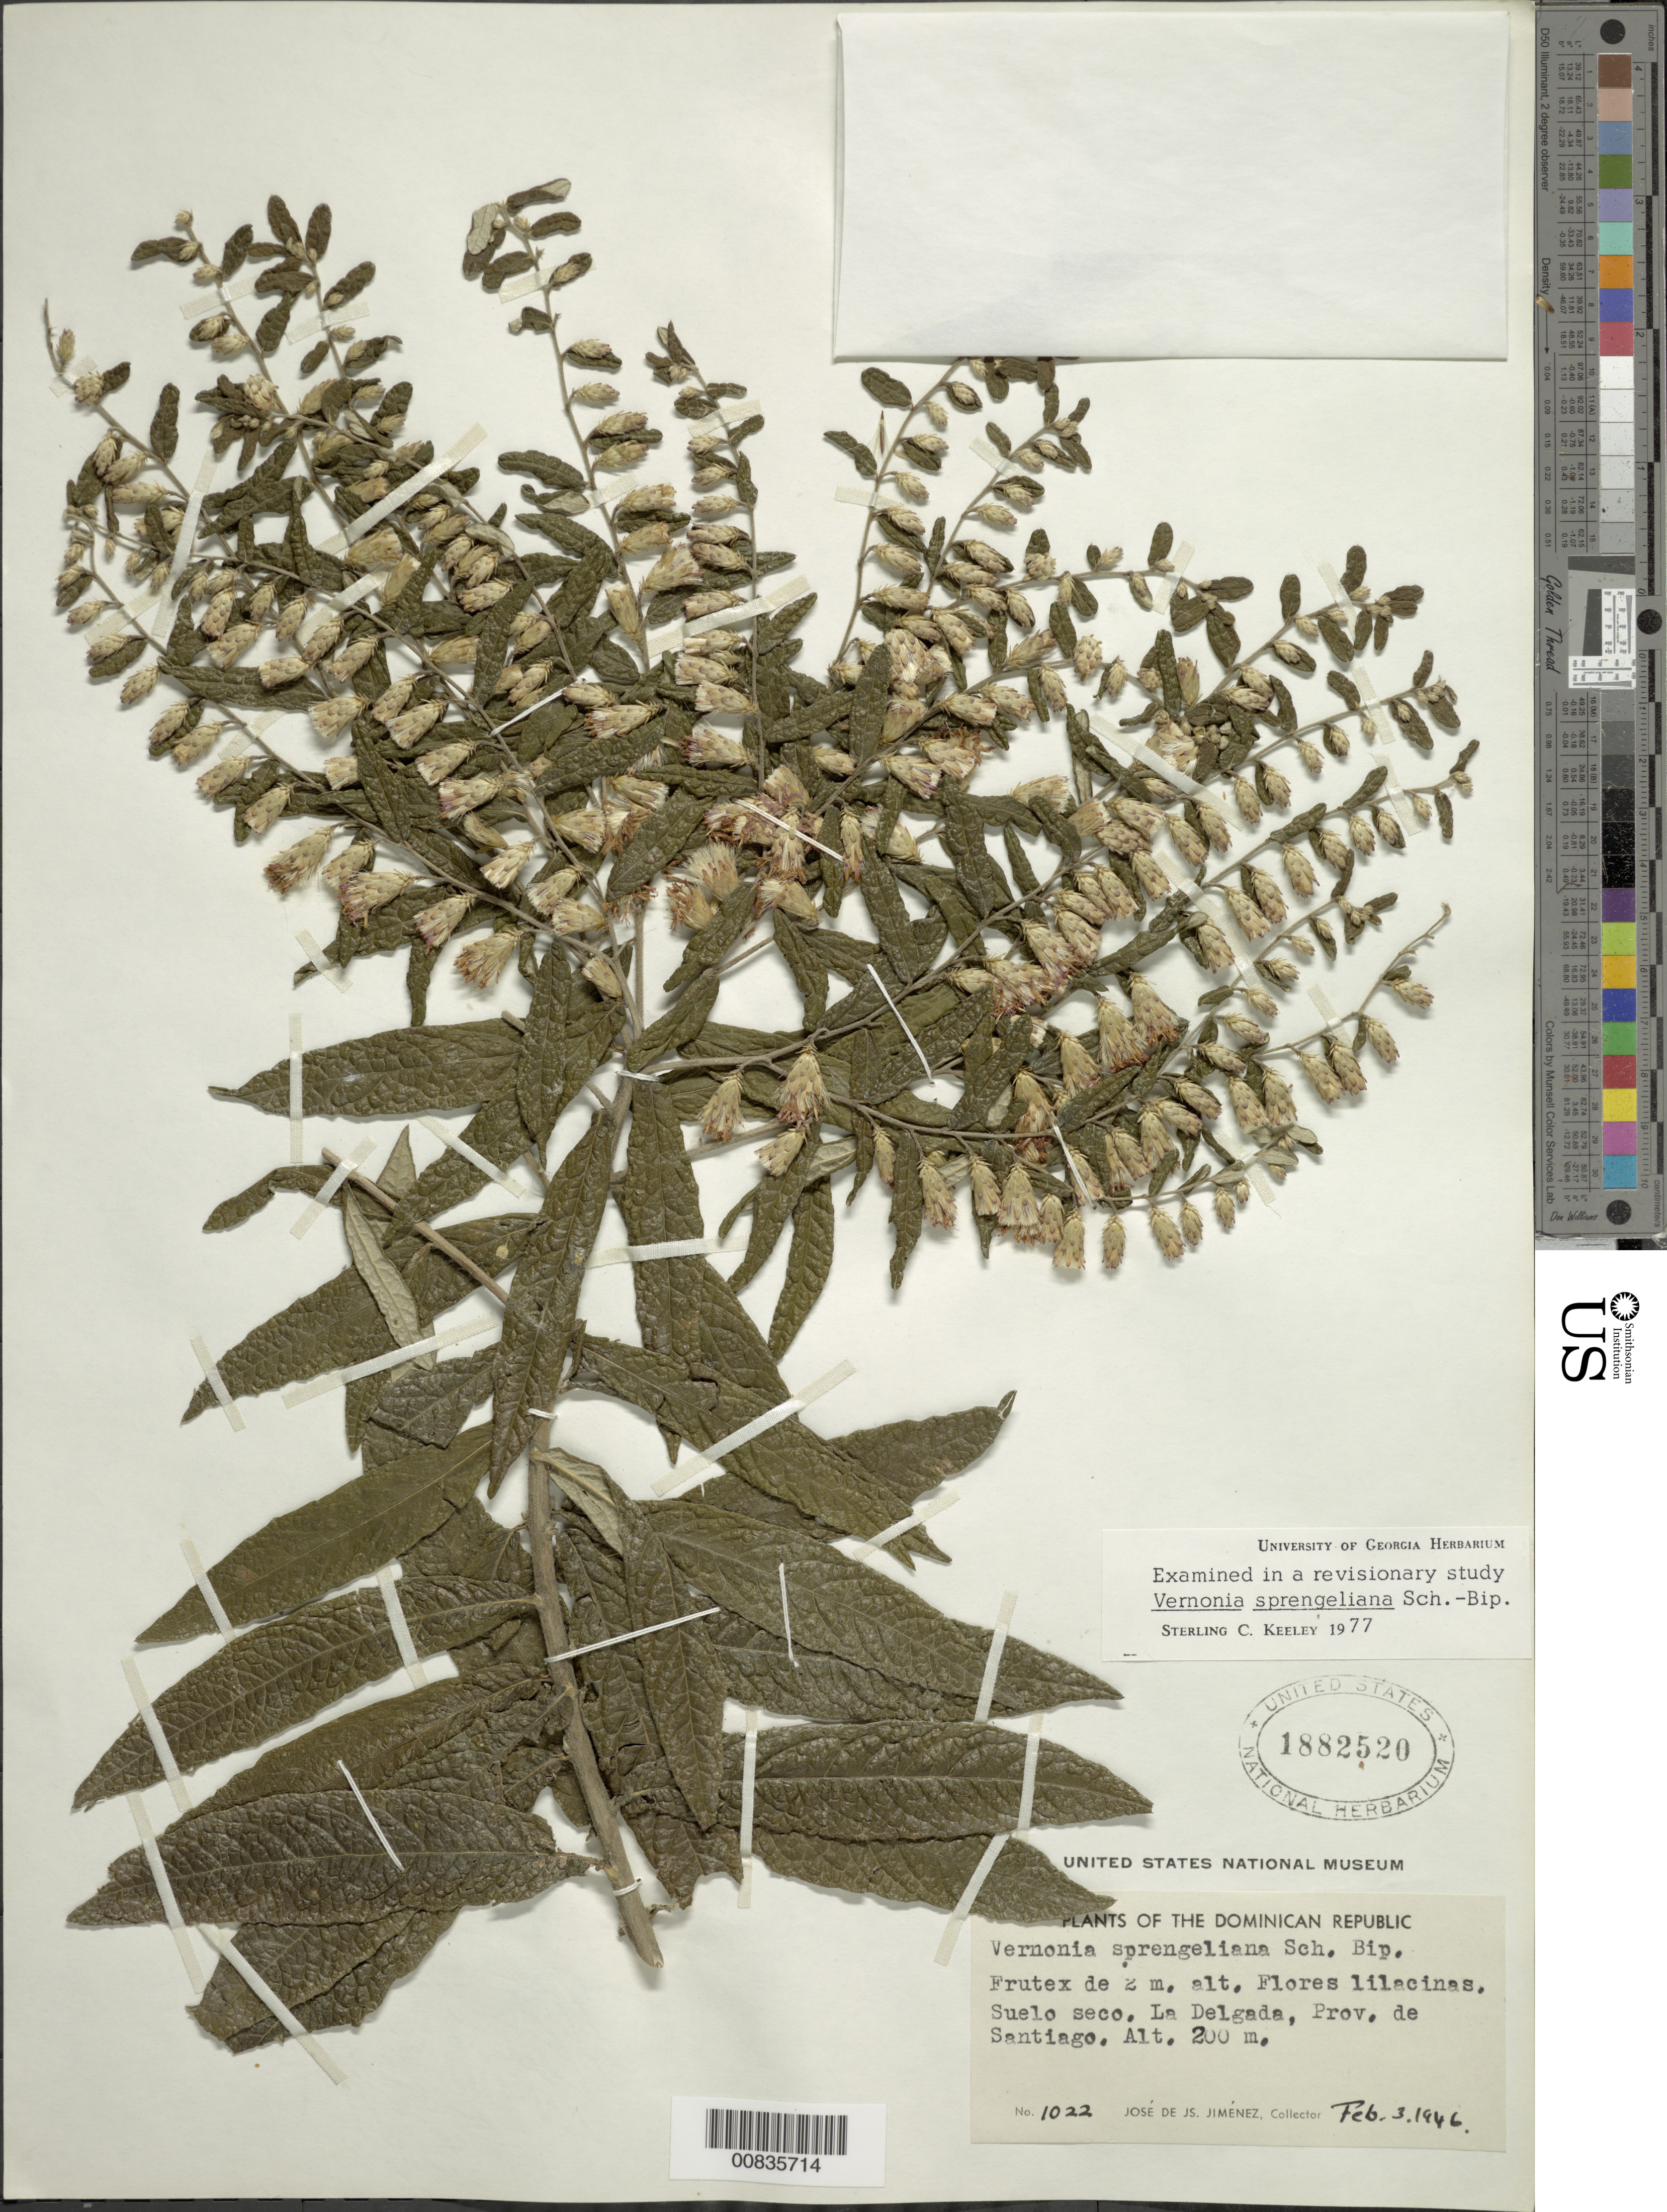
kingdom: Plantae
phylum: Tracheophyta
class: Magnoliopsida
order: Asterales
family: Asteraceae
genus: Lepidaploa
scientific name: Lepidaploa sprengeliana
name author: (Sch. Bip.) H. Rob.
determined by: Keeley, S. C.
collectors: J. J. Jiménez Almonte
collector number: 1022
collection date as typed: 03 Feb 1946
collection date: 1946-02-03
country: Dominican Republic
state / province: Santiago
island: Hispaniola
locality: La Delgada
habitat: Suelo seco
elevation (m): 200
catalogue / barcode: US 1882520